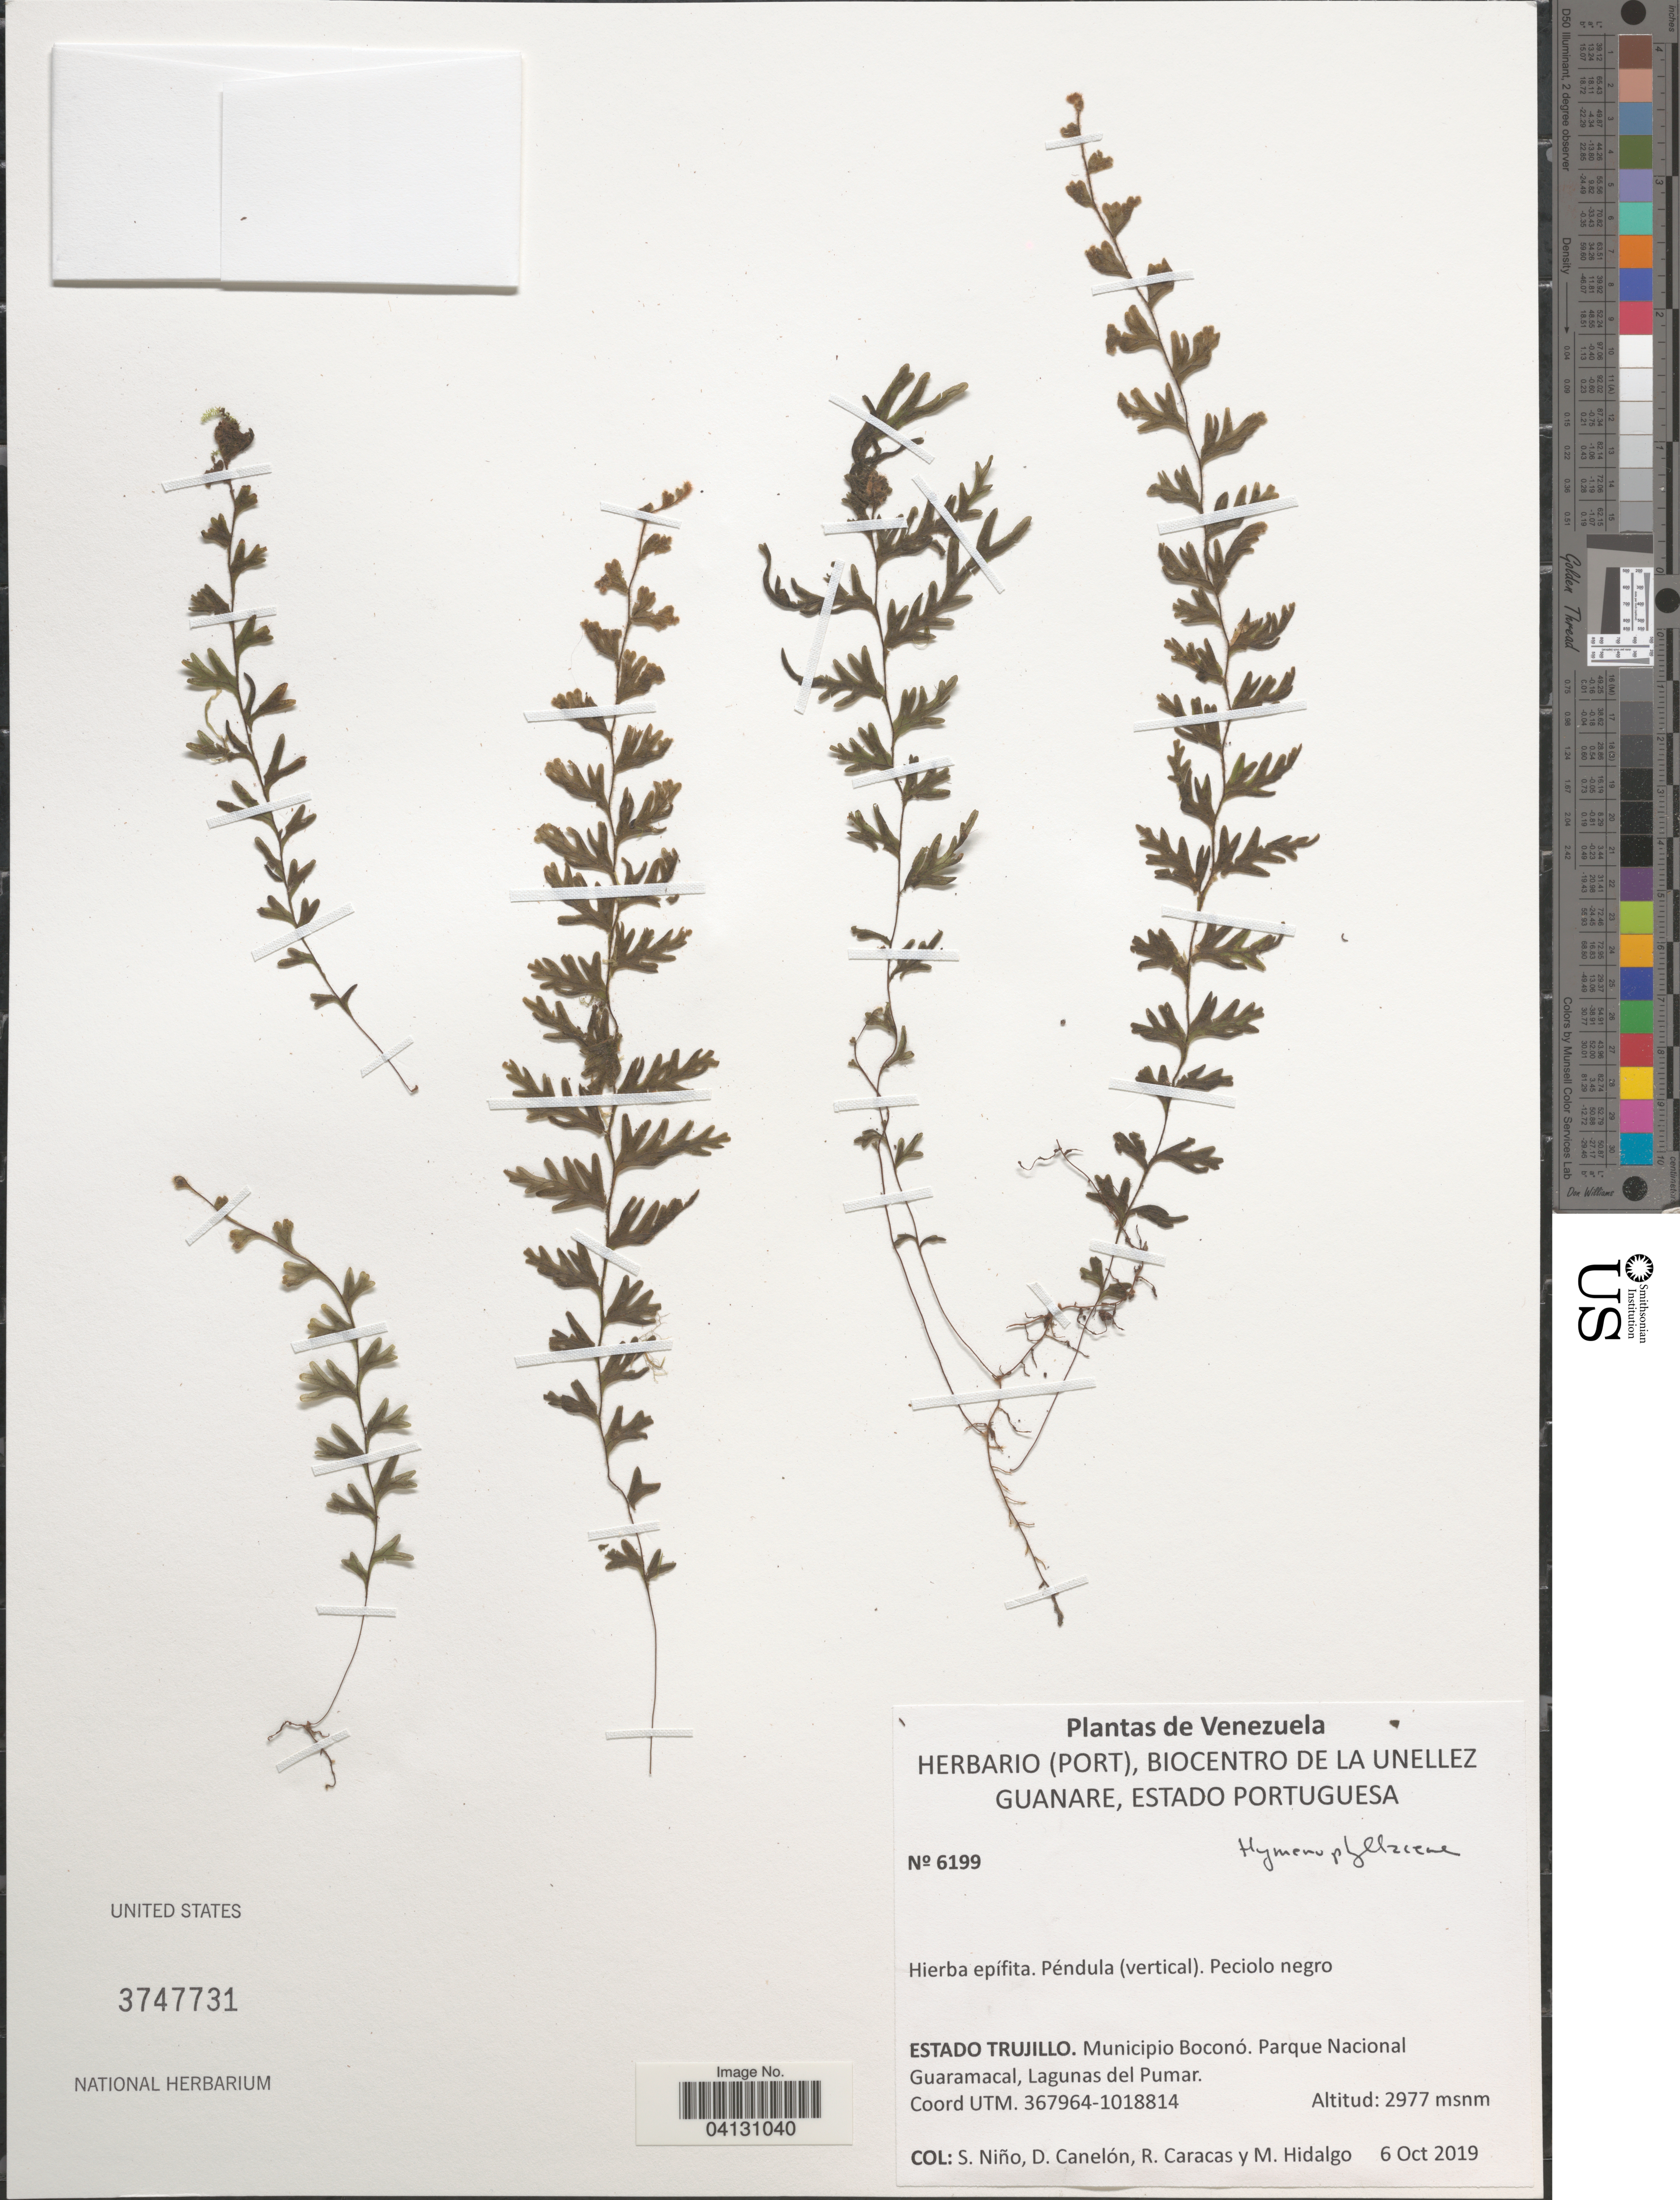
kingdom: Plantae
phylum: Tracheophyta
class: Polypodiopsida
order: Hymenophyllales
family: Hymenophyllaceae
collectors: S. M. Niño, D. Canelón, R. Caracas & M. Hidalgo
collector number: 6199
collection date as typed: Transcribed d/m/y: 6/10/2019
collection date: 2019-10-06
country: Venezuela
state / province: Trujillo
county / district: Boconó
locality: Parque Nacional Guaramacal, Lagunas del Pumar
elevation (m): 2977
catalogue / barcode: US 3747731